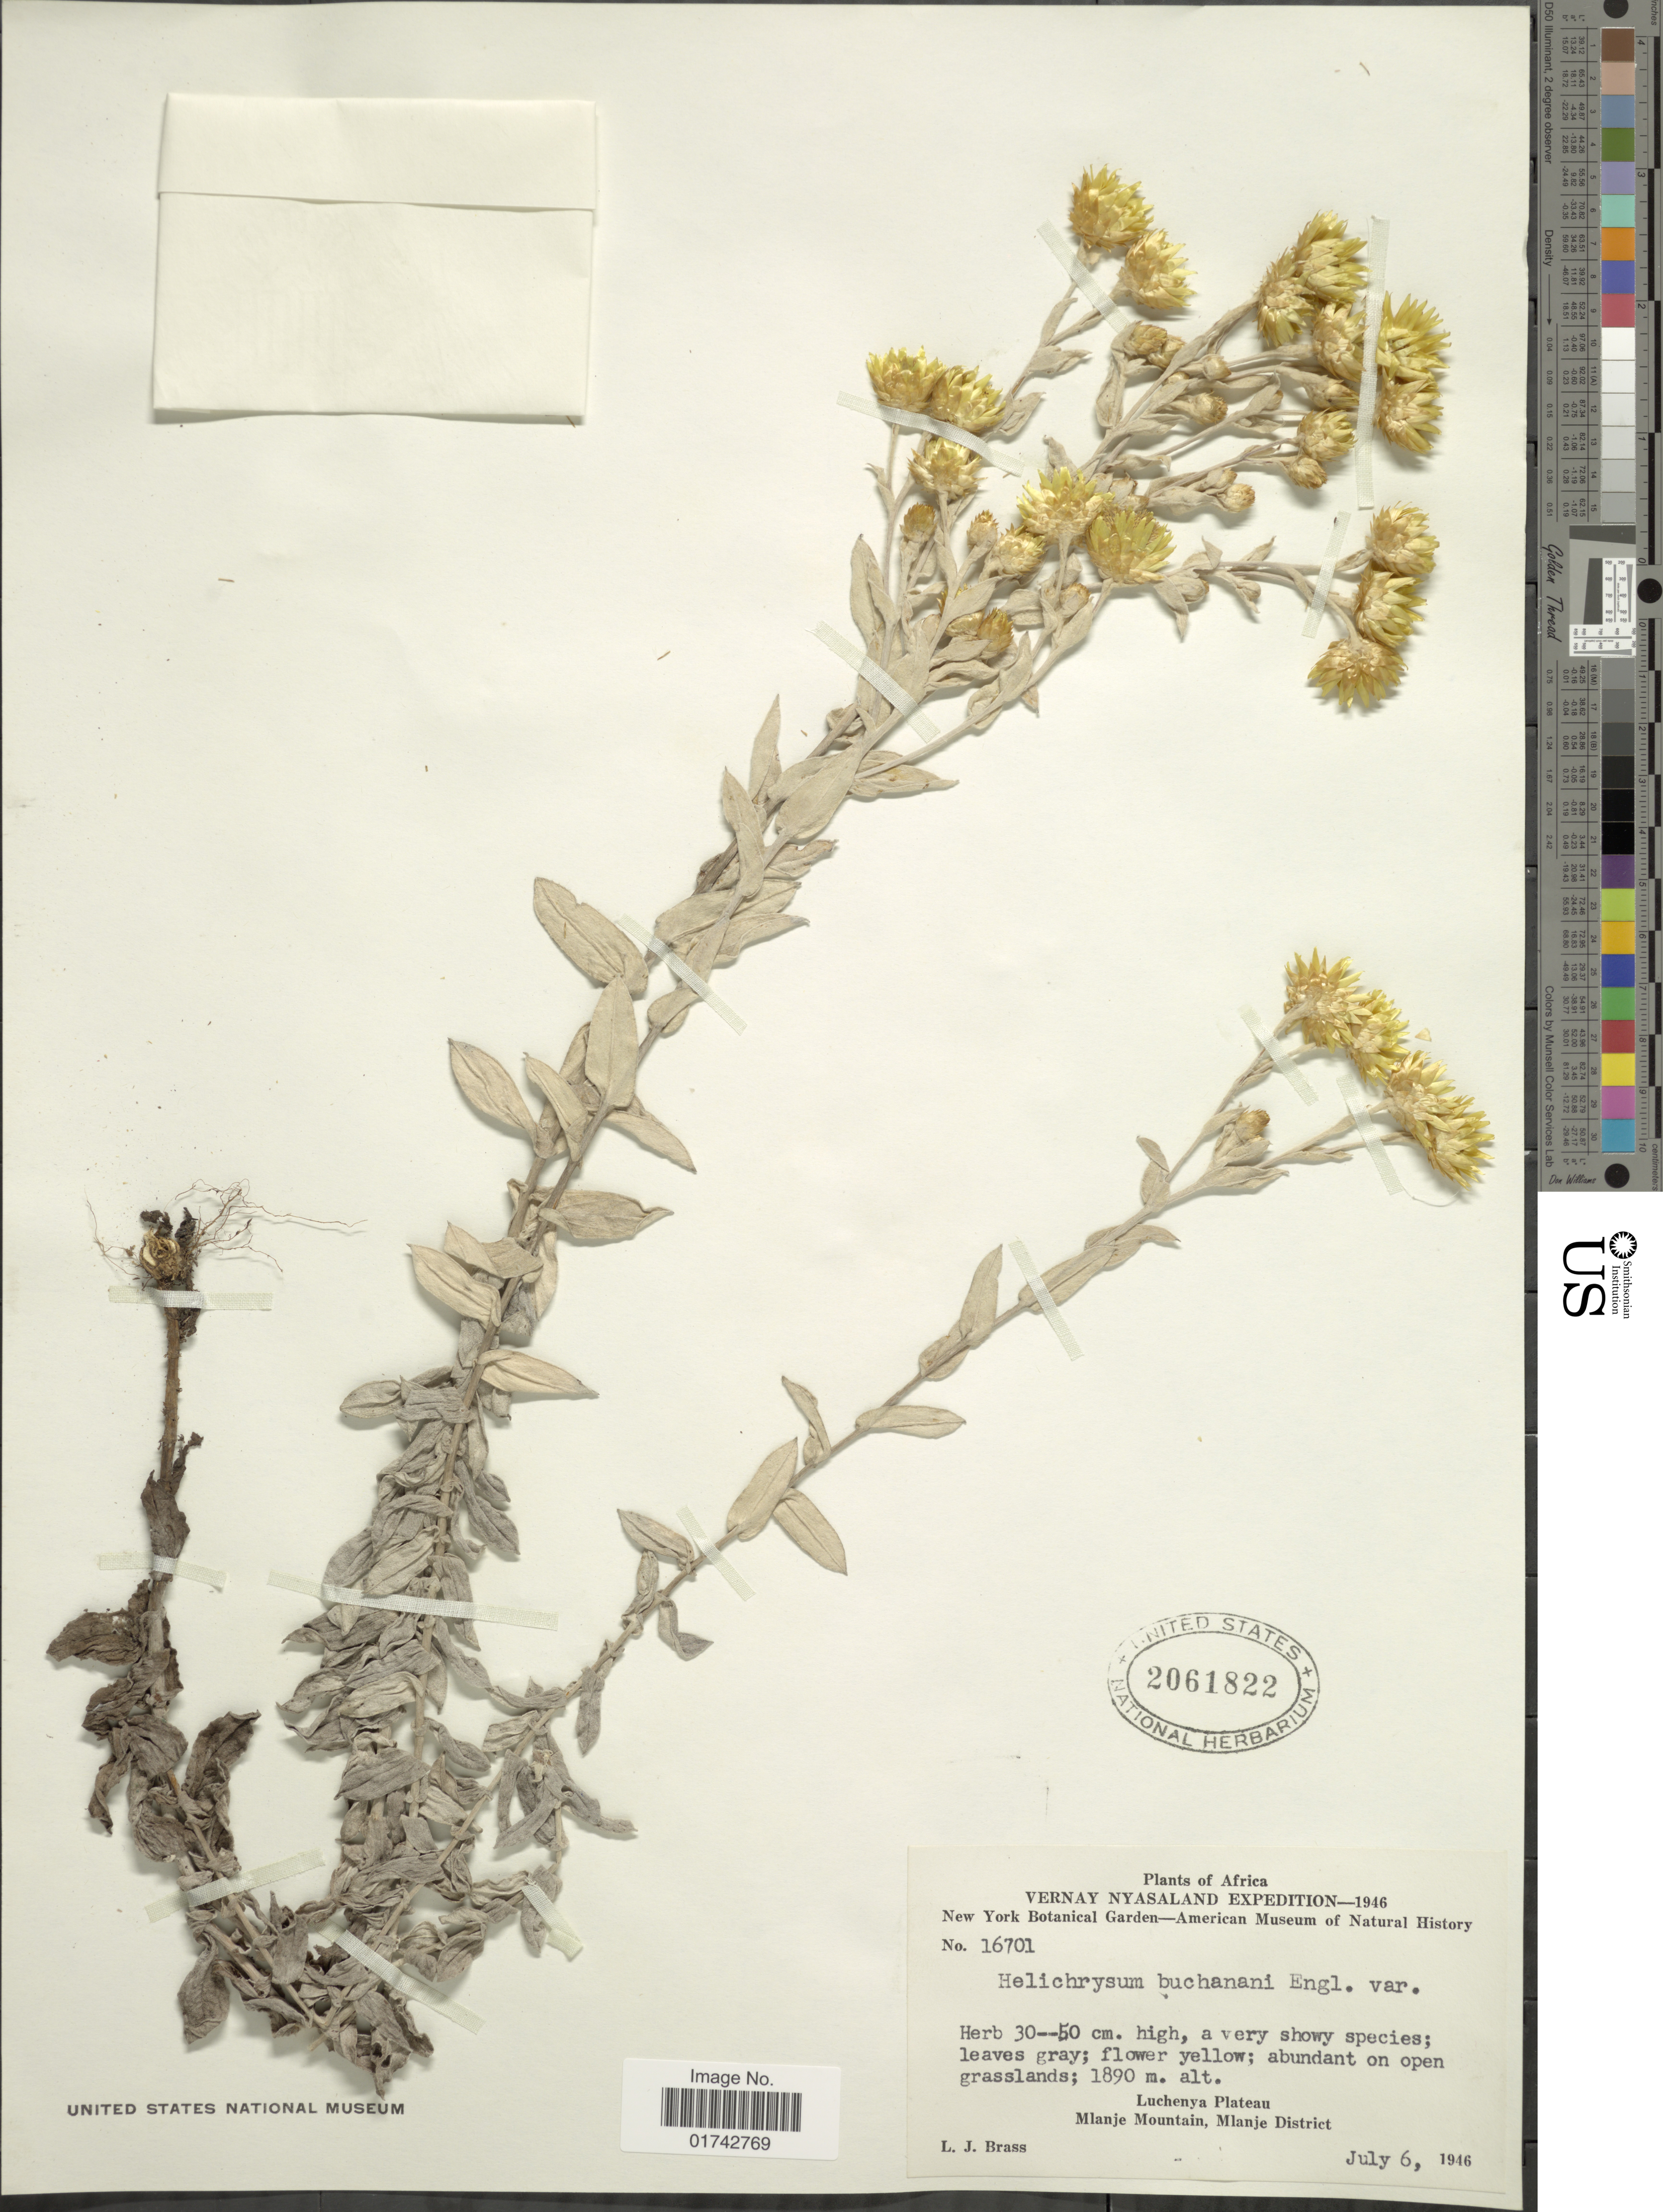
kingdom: Plantae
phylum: Tracheophyta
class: Magnoliopsida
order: Asterales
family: Asteraceae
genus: Helichrysum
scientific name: Helichrysum buchananii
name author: Engl.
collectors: L. J. Brass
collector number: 16701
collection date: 1946-07-06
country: Malawi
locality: Vernay Nyasaland. Luchenya Plateau. Mlanje Mountain, Mlanje District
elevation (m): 1890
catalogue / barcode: US 2061822